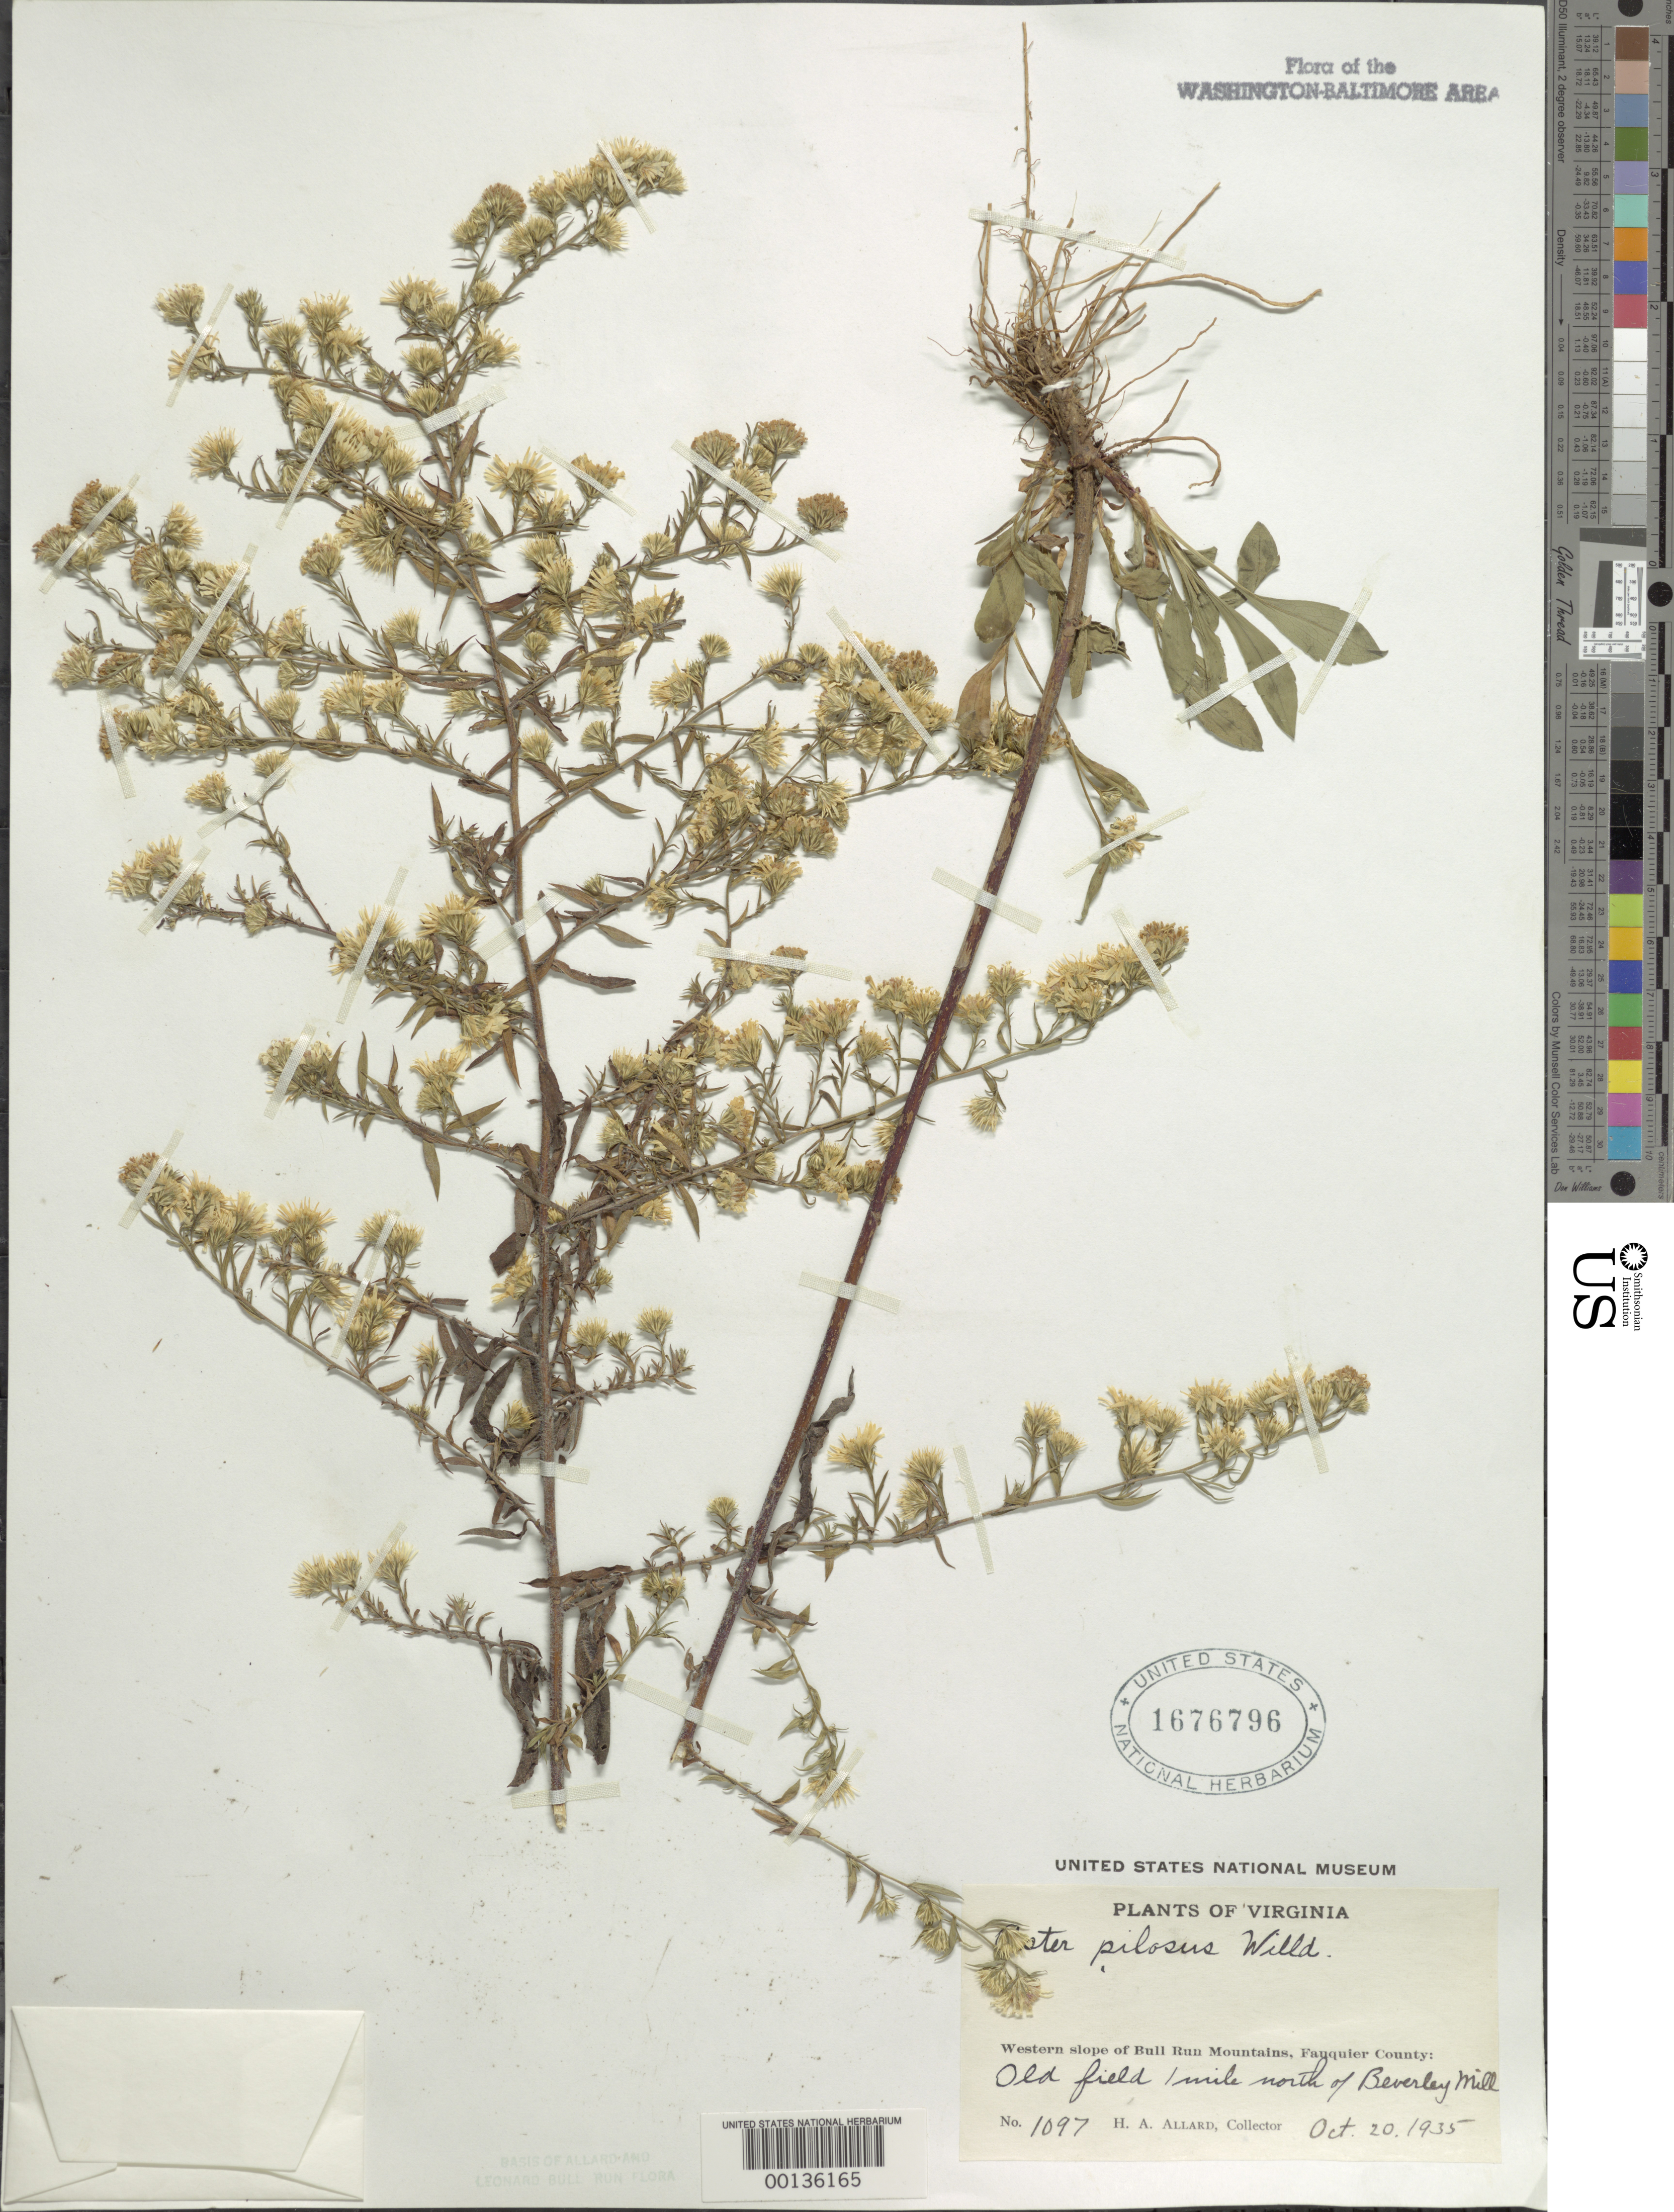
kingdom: Plantae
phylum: Tracheophyta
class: Magnoliopsida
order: Asterales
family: Asteraceae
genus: Symphyotrichum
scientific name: Symphyotrichum pilosum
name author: (Willd.) G.L. Nesom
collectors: H. A. Allard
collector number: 1097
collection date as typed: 20 Oct 1935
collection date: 1935-10-20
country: United States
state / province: Virginia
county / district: Fauquier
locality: North of Beverley Mill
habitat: Old field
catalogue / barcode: US 1676796